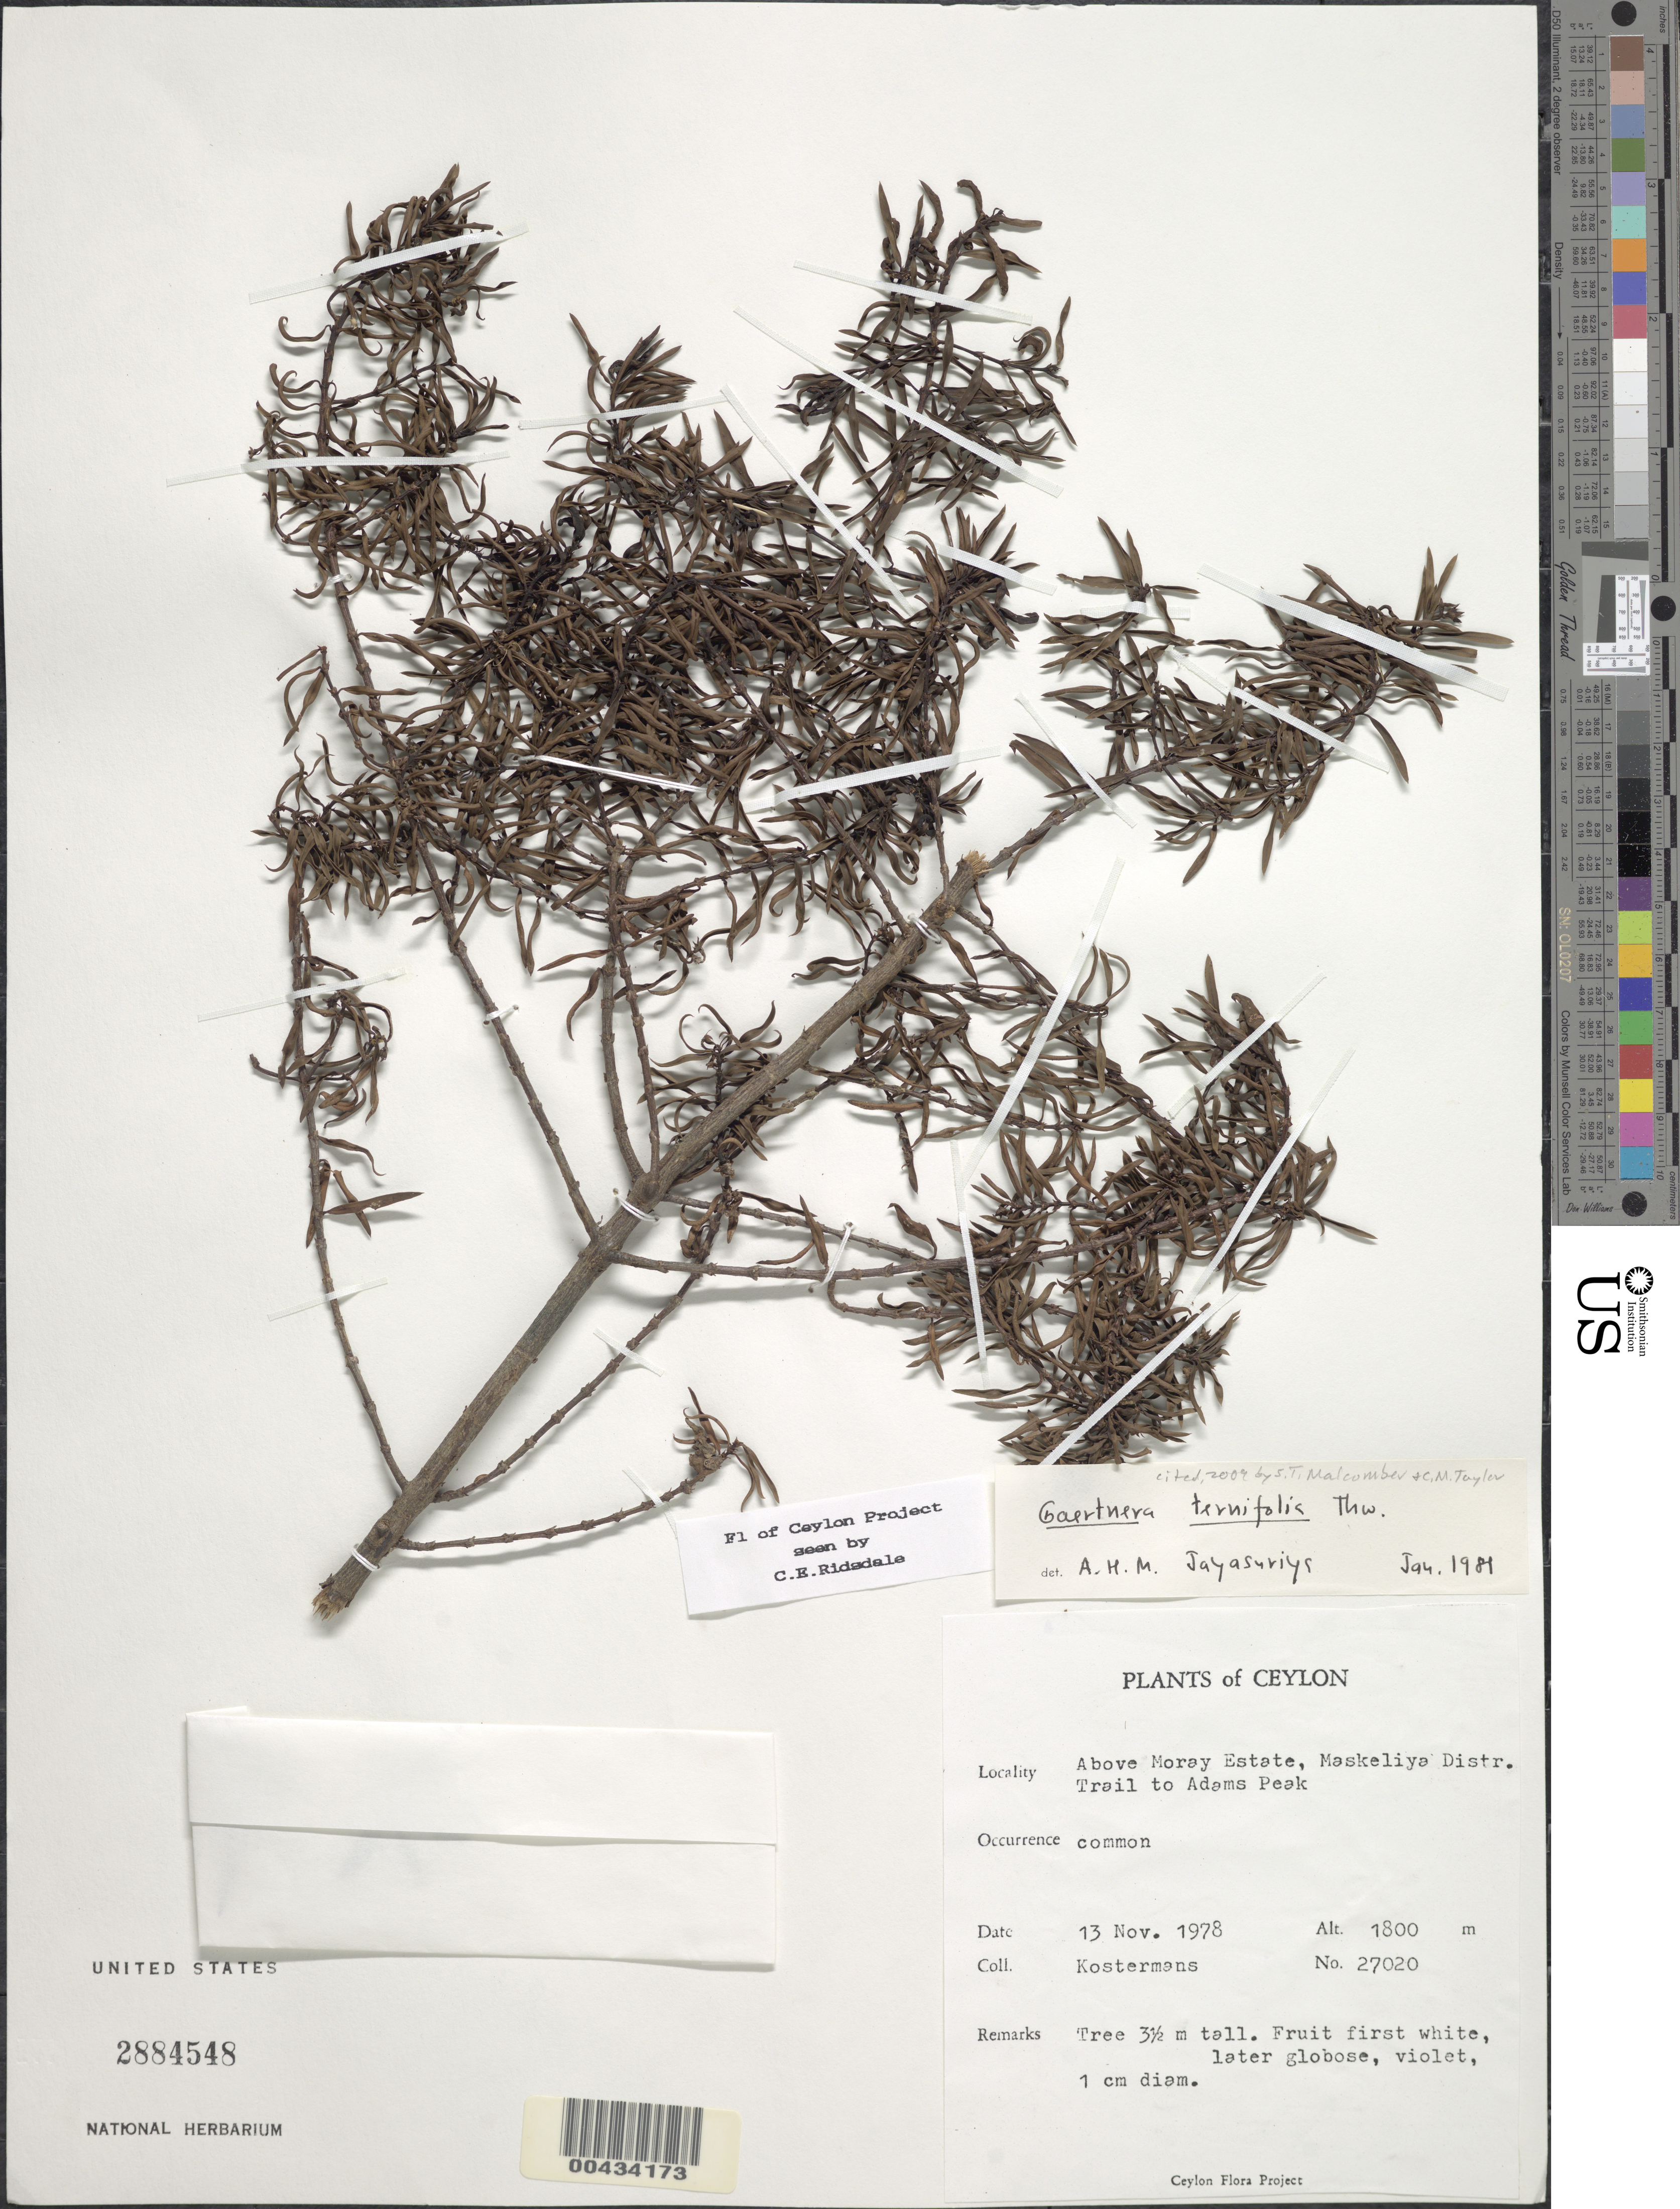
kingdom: Plantae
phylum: Tracheophyta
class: Magnoliopsida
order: Gentianales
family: Rubiaceae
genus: Gaertnera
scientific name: Gaertnera ternifolia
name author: Thwaites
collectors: A. J. G. Kostermans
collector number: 27020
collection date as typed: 13 Nov 1978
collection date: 1978-11-13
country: Sri Lanka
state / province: Central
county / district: Kandy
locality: above Moray Estate, trail to Adams Peak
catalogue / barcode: US 2884548